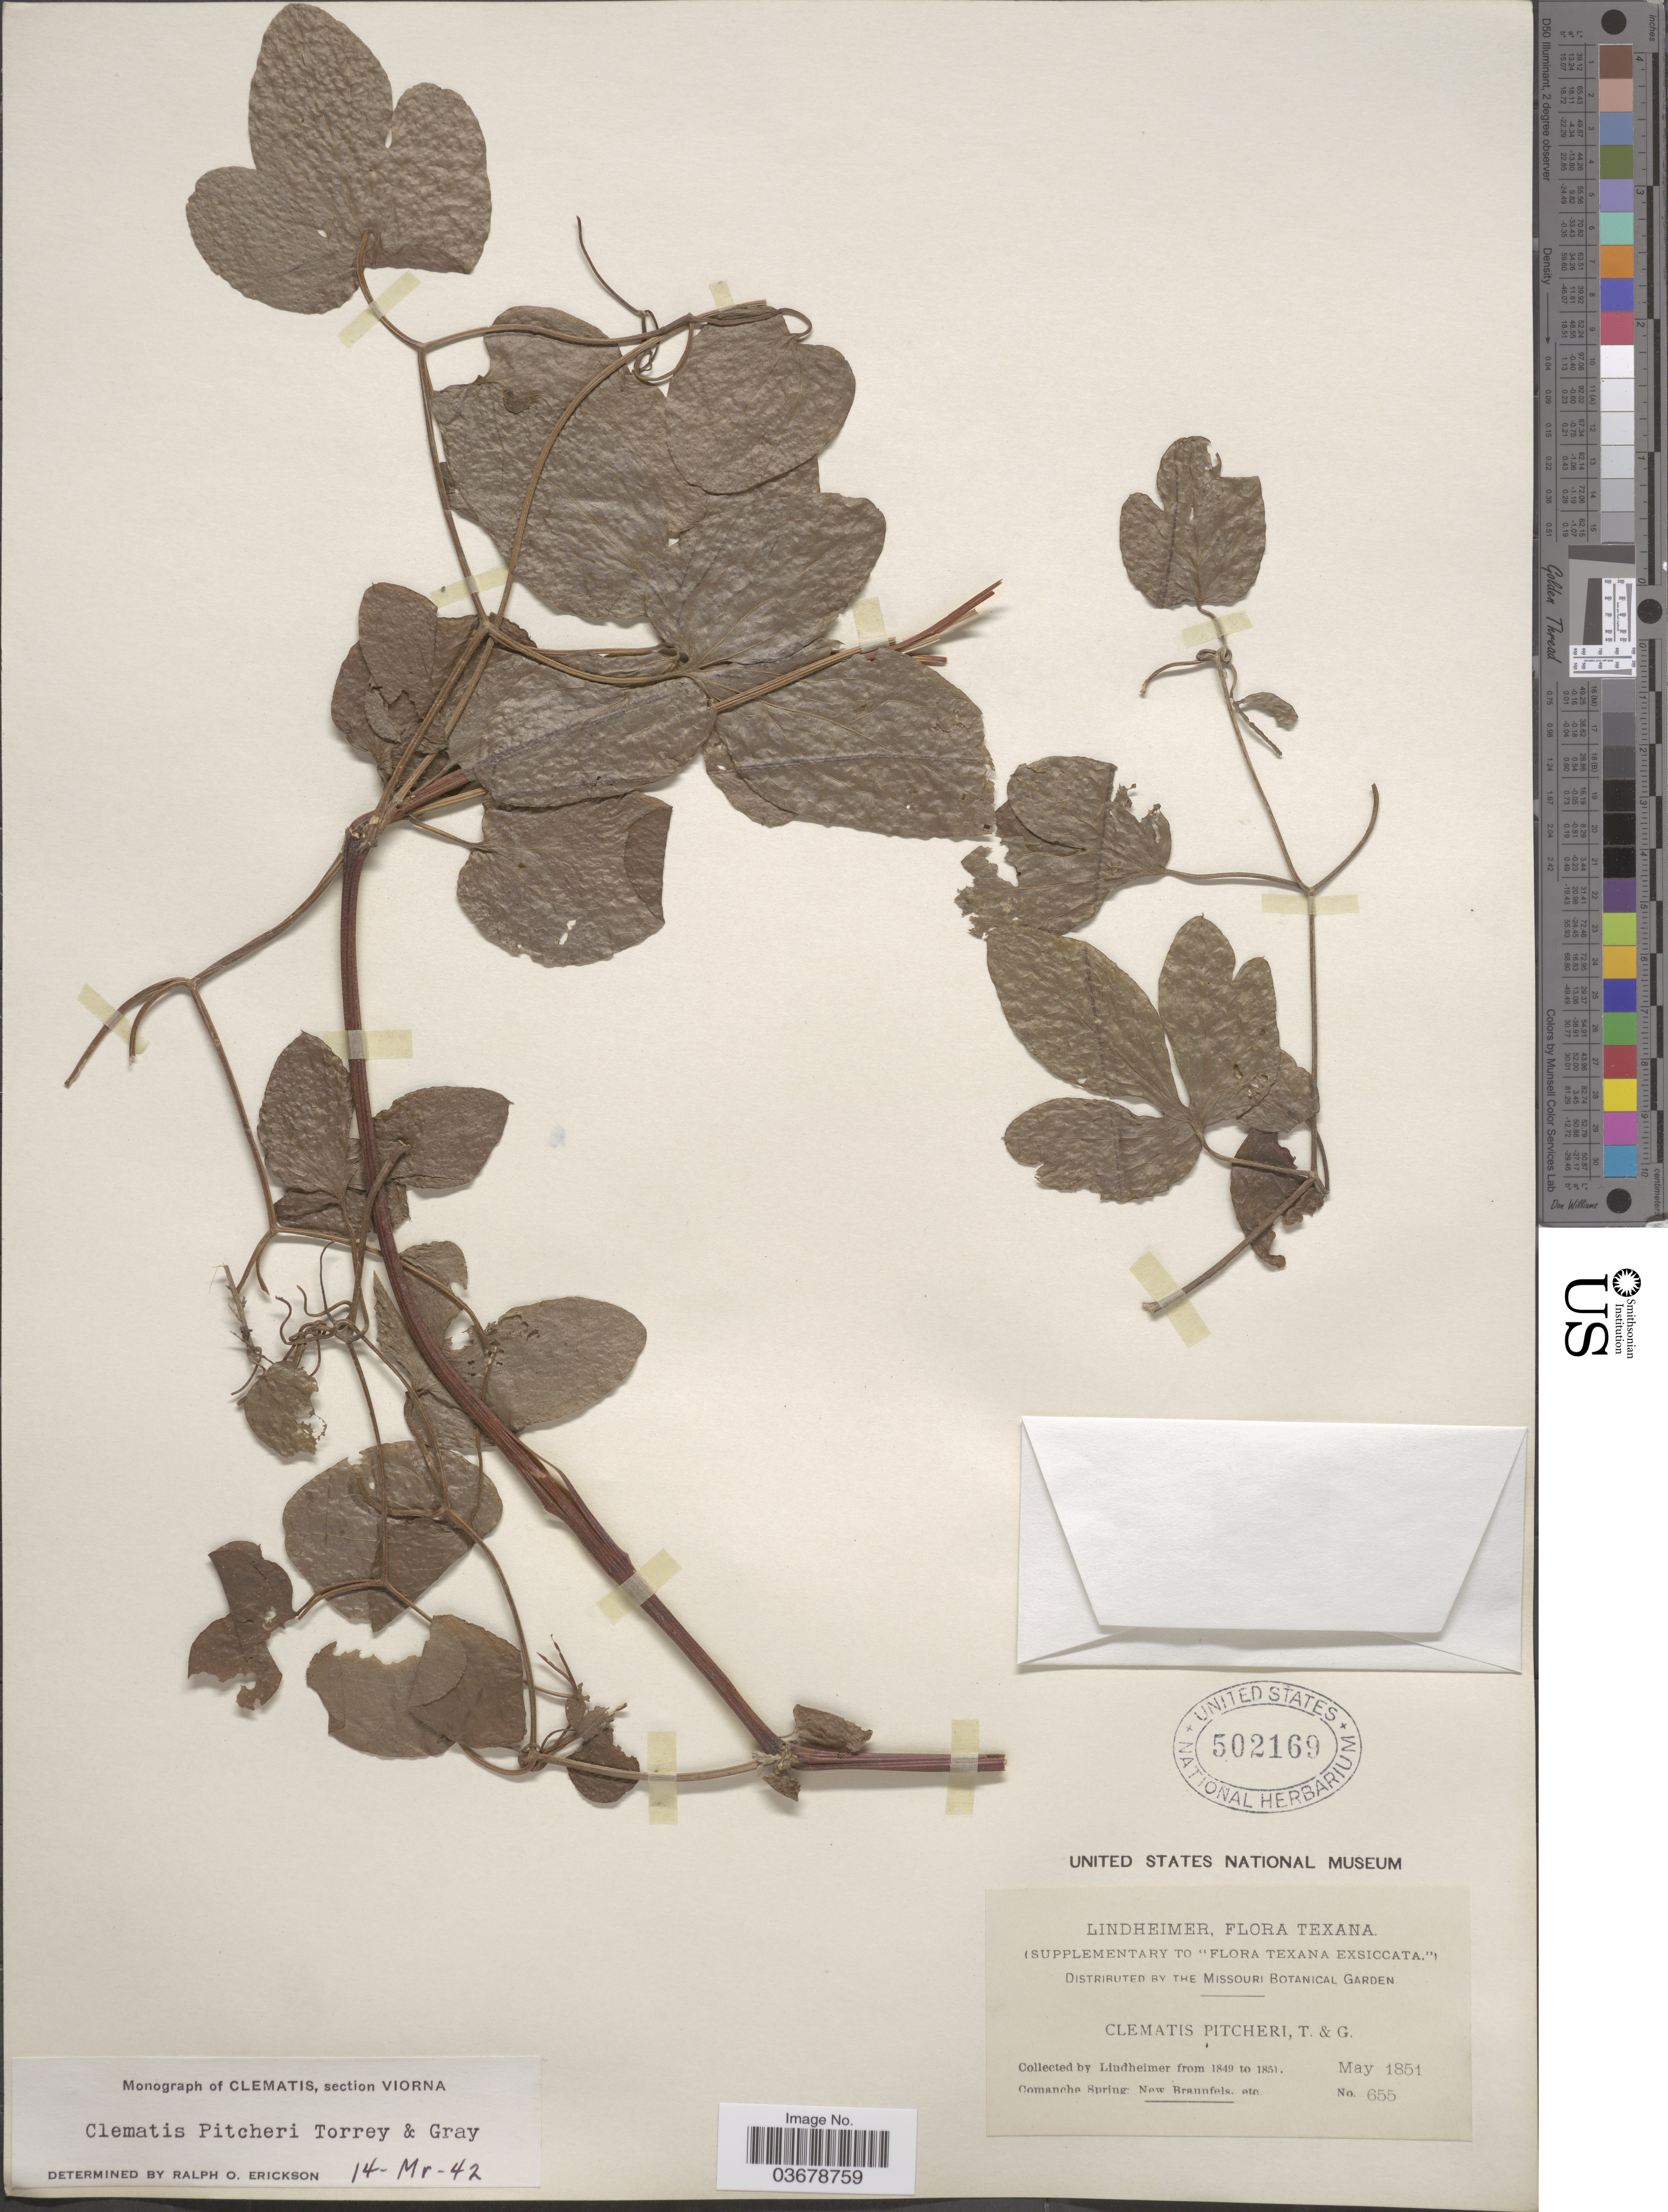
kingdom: Plantae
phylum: Tracheophyta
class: Magnoliopsida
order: Ranunculales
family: Ranunculaceae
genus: Clematis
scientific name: Clematis viorna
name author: L.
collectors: -. Lindheimer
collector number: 655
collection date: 1851-05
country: United States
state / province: Texas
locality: Comanche Spring: New Braunfels.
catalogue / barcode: US 502169